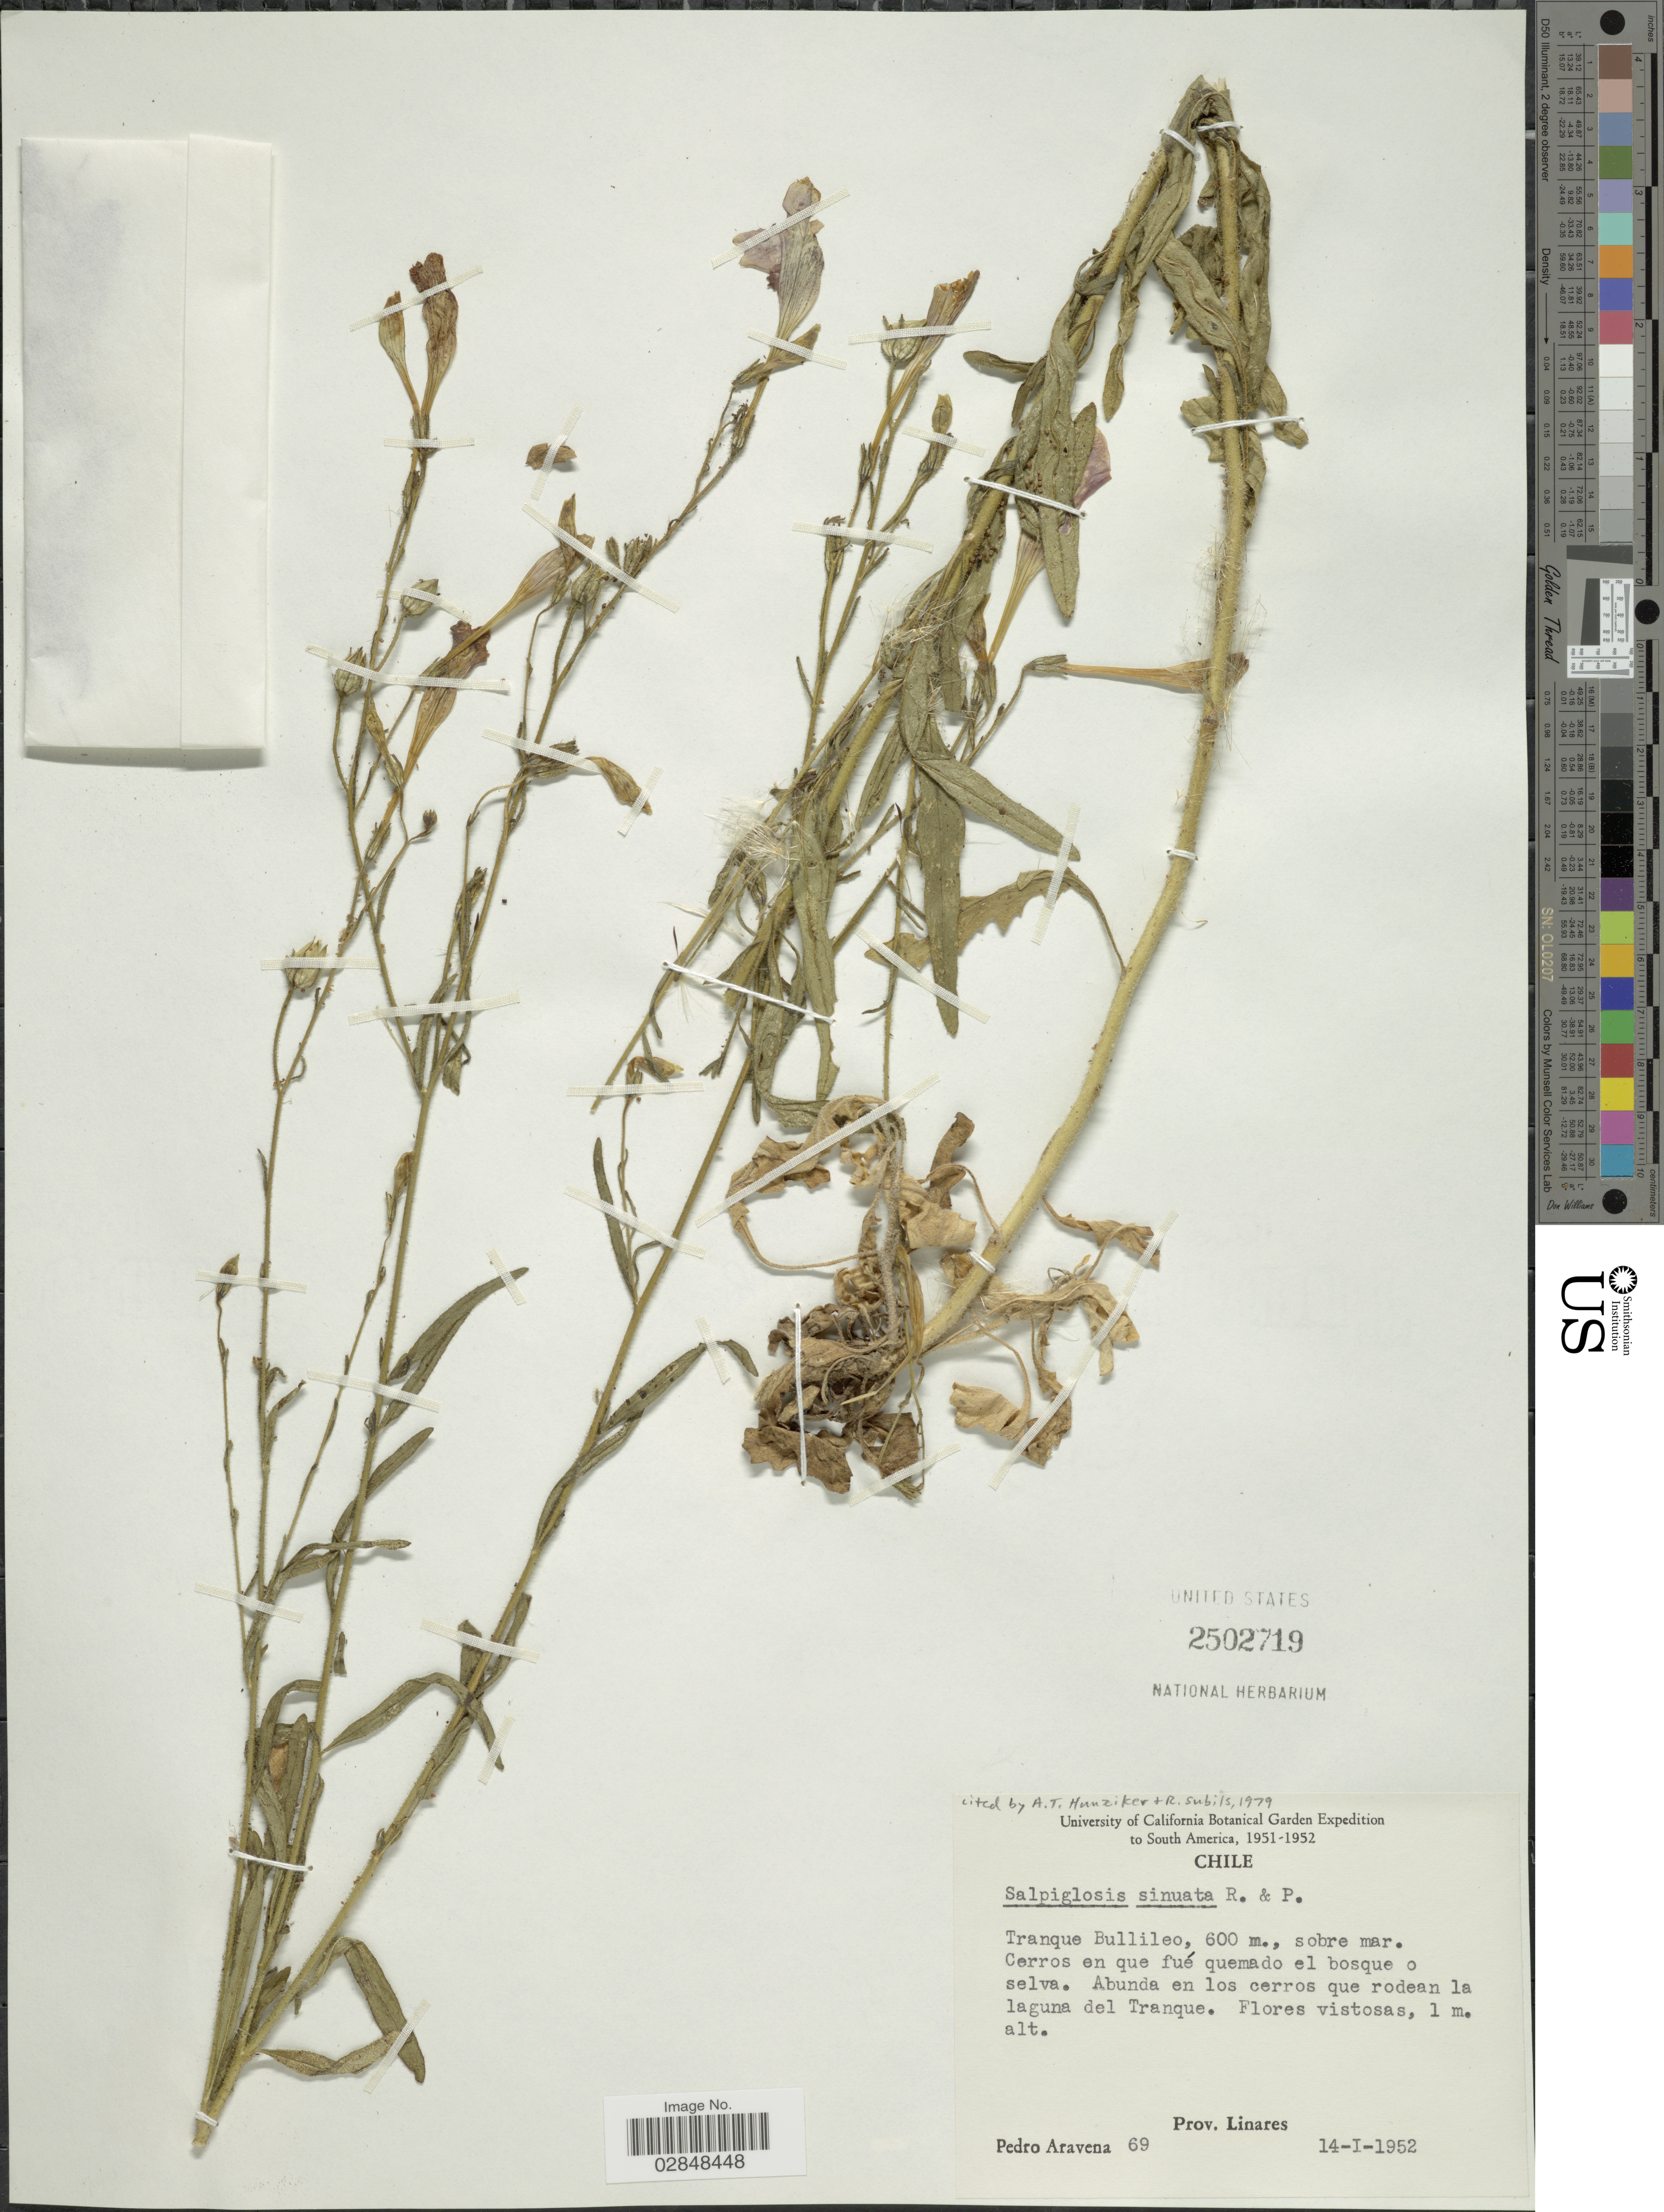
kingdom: Plantae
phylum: Tracheophyta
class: Magnoliopsida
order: Solanales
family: Solanaceae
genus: Salpiglossis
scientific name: Salpiglossis sinuata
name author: Ruiz & Pav.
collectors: P. Aravena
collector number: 69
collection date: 1952-01-14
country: Chile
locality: Tranque Bullileo. Prov. Linares.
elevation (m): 600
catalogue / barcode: US 2502719